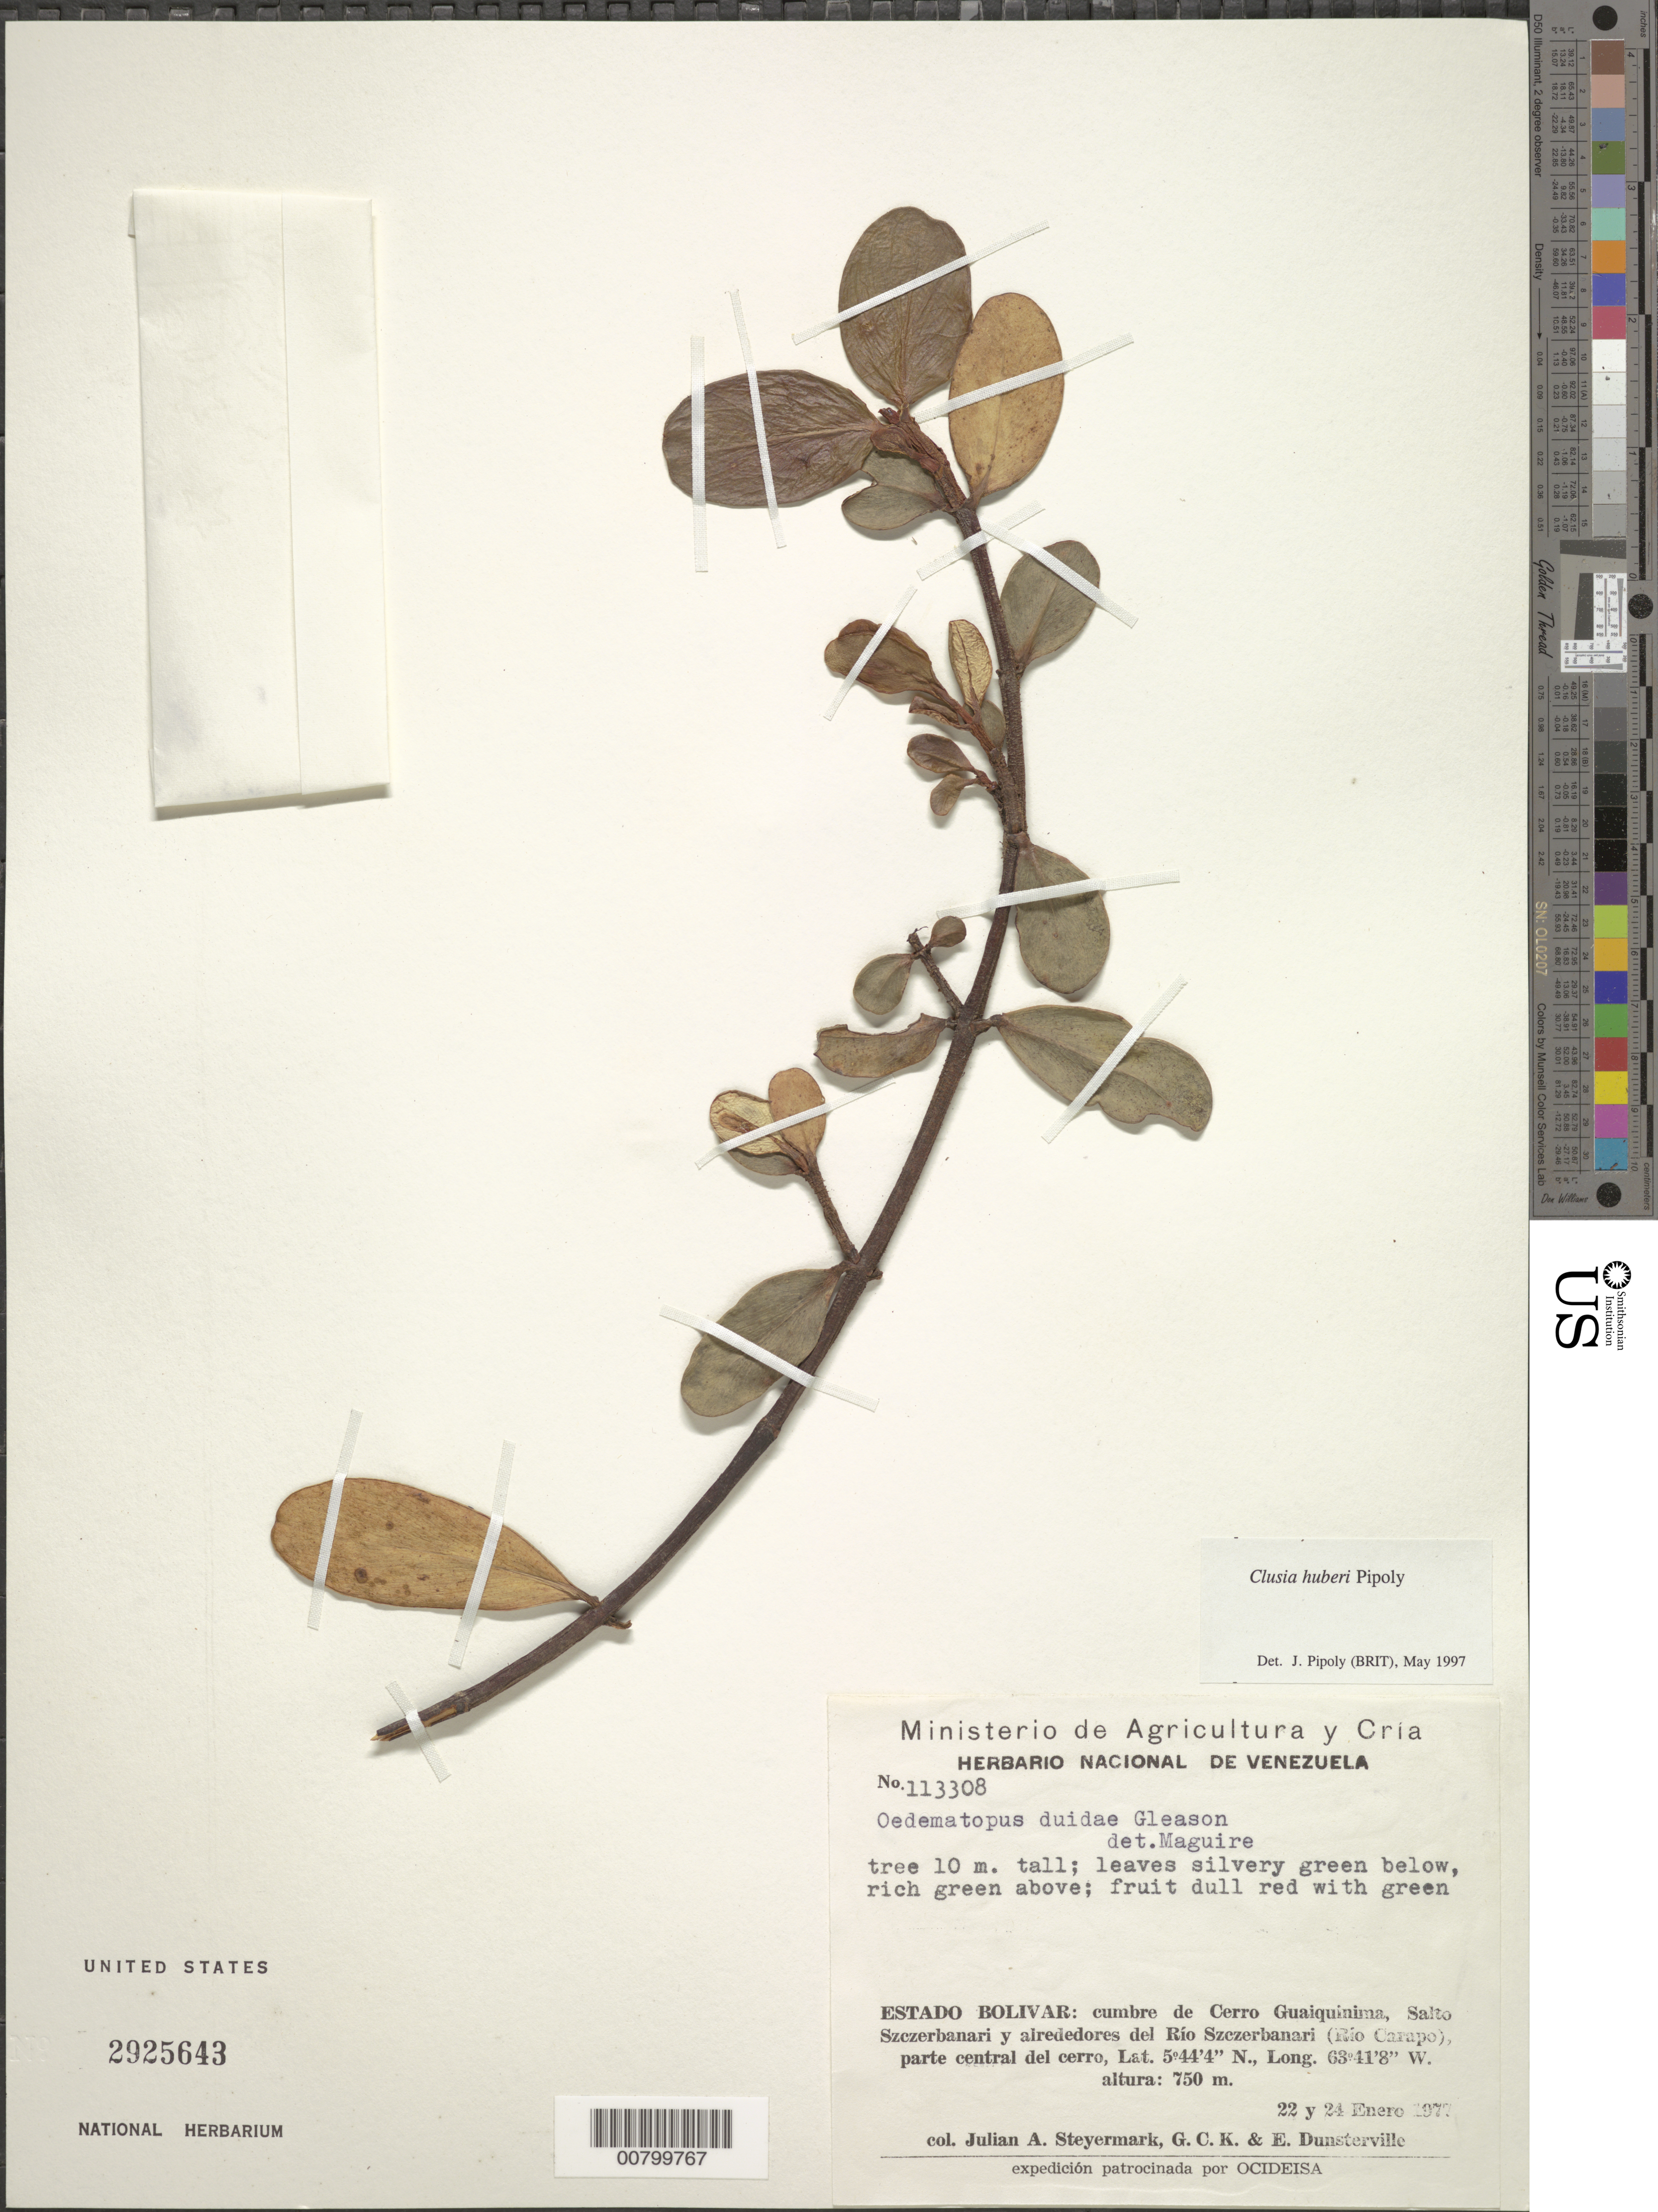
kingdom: Plantae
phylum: Tracheophyta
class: Magnoliopsida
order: Malpighiales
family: Clusiaceae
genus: Clusia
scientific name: Clusia huberi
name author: Pipoly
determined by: Pipoly, J. J., III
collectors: J. Steyermark, G. C. K. Dunsterville & E. Dunsterville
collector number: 113308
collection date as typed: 22-Jan-77 and 24-Jan-77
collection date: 1977-01-22,1977-01-24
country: Venezuela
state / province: Bolívar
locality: Cerro Guaiquinima, Salto Szczerbanari y alrededores del Río Szcerbanari (Río Carapo)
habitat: Parte central del cerro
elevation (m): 750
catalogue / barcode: US 2925643